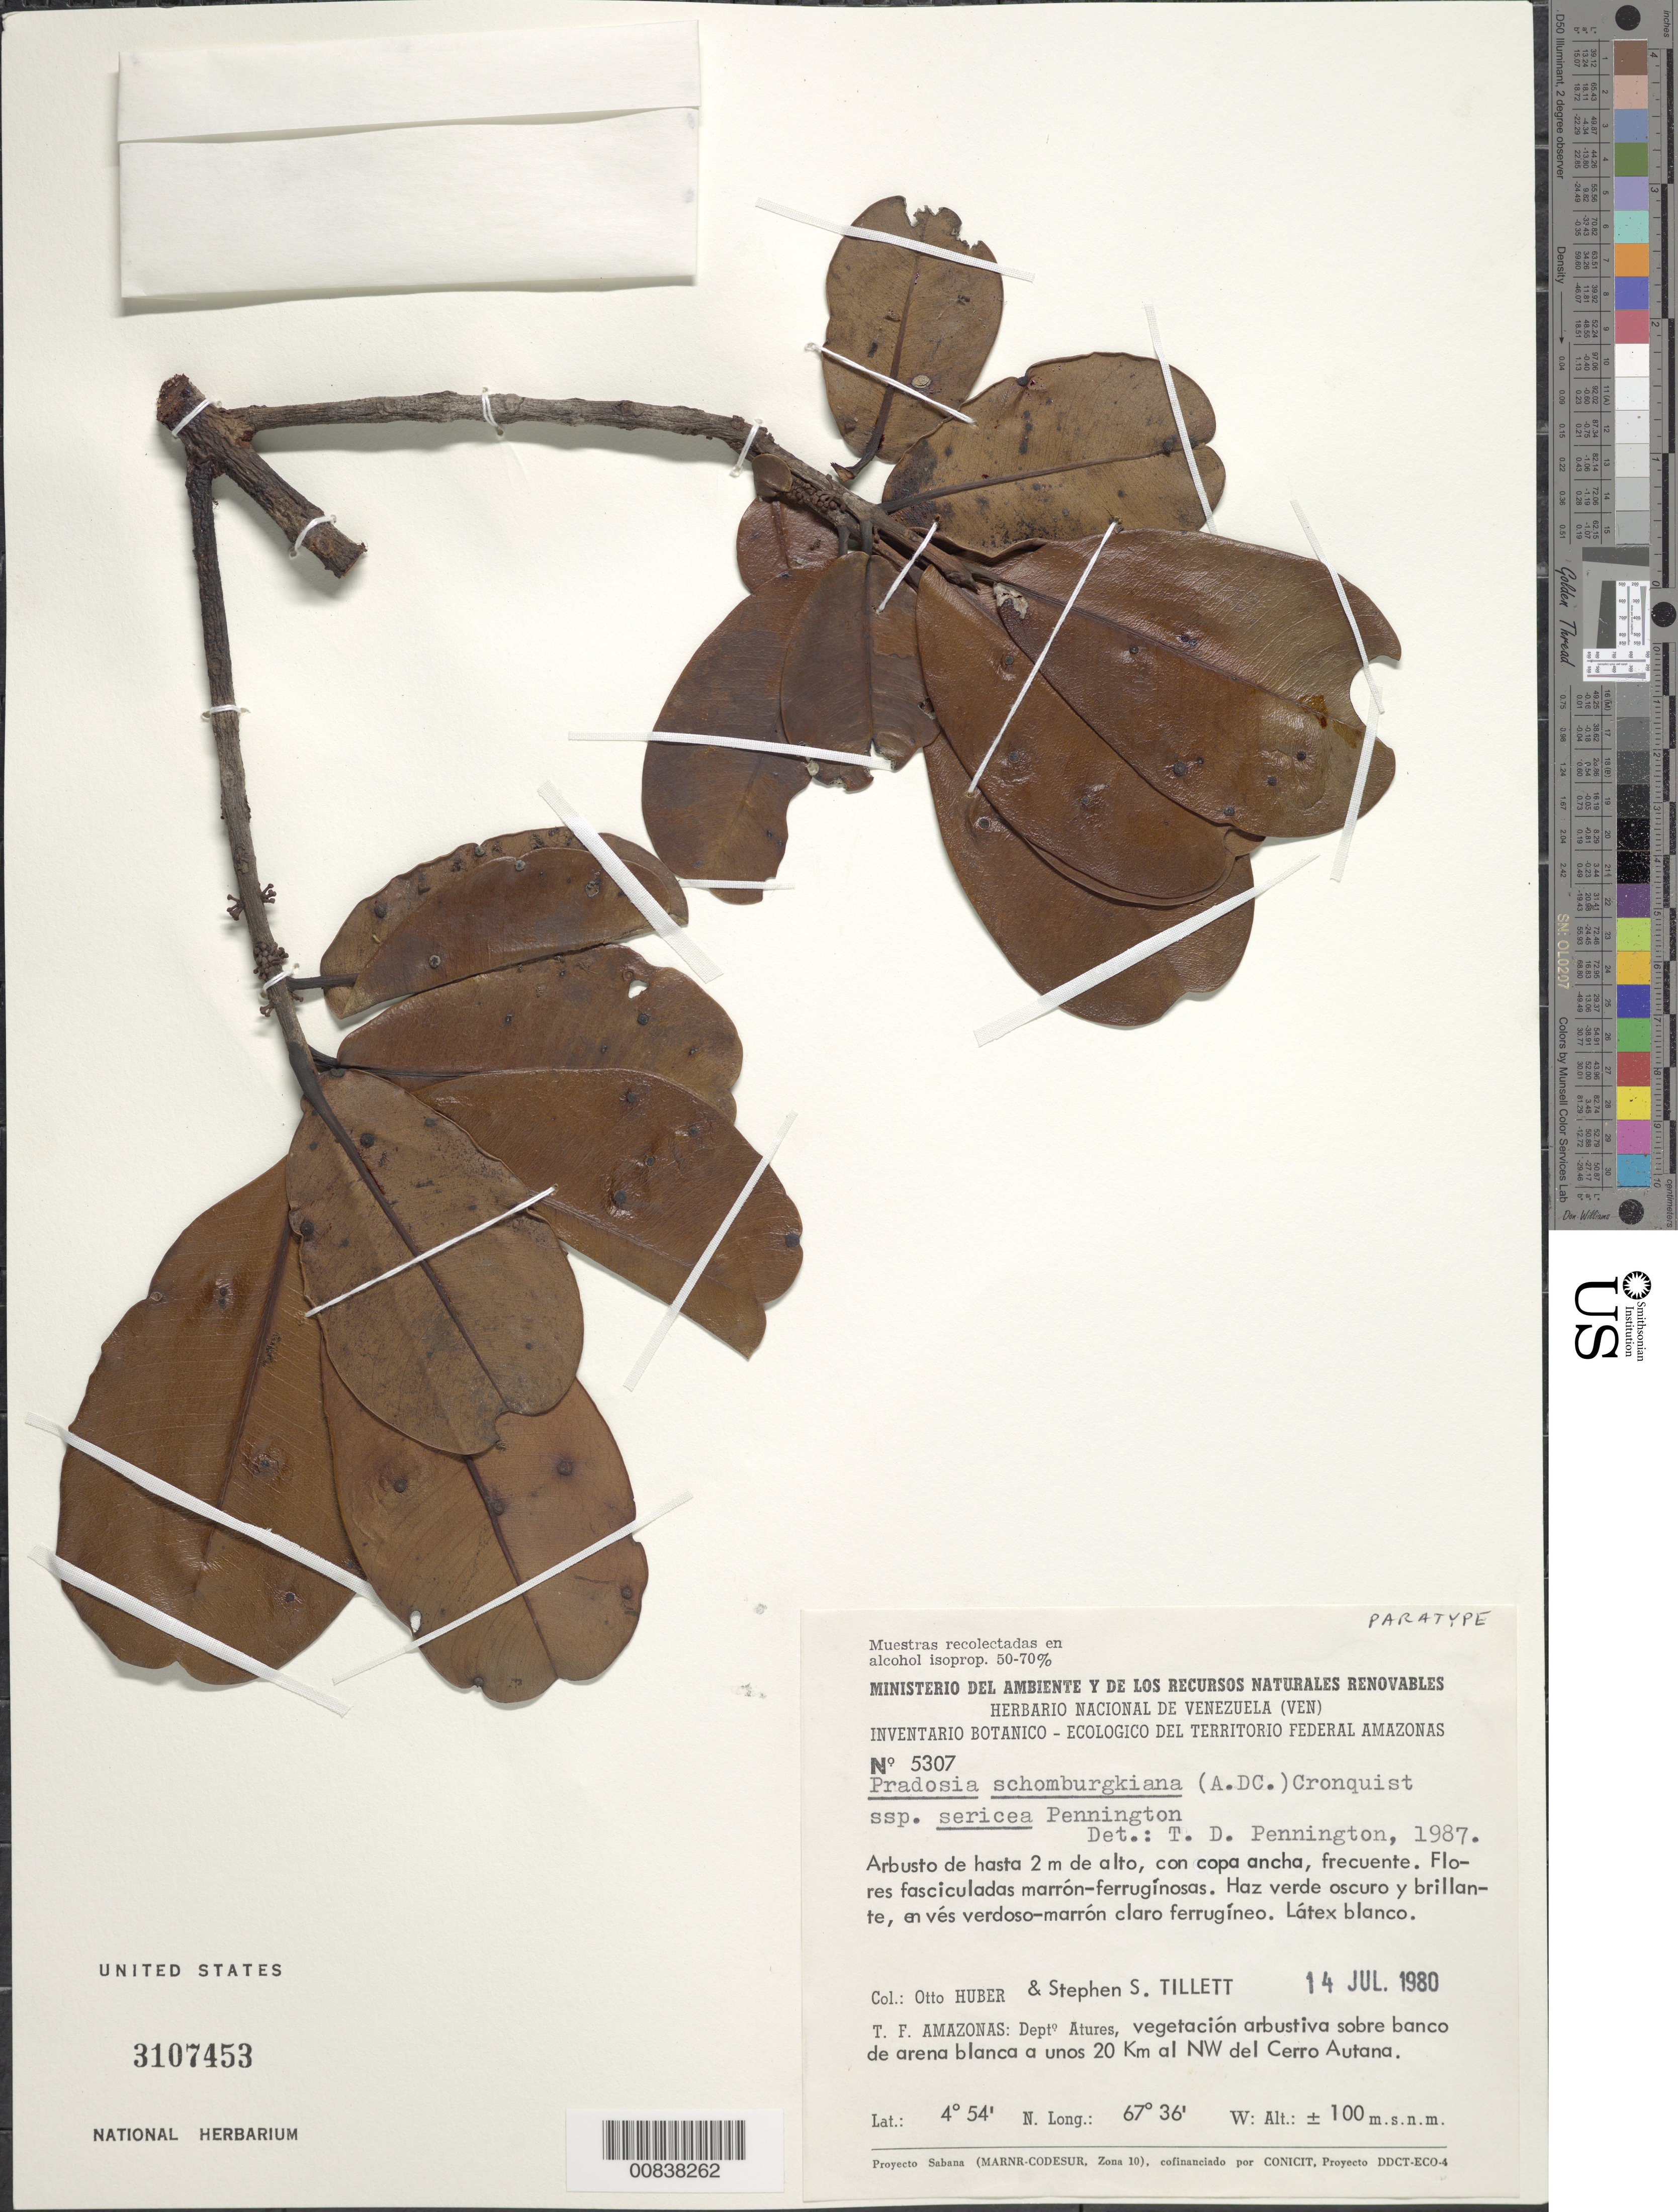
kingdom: Plantae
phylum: Tracheophyta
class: Magnoliopsida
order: Ericales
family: Sapotaceae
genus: Pradosia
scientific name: Pradosia schomburgkiana subsp. sericea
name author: T.D. Penn.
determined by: Pennington, --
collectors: O. Huber & S. S. Tillett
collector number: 5307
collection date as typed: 14-Jul-80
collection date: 1980-07-14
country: Venezuela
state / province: Amazonas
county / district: Atures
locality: Cerro Autana, 20 km al NW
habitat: Vegetación arbustive sobre banco de arena blanca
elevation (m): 100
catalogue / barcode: US 3107453